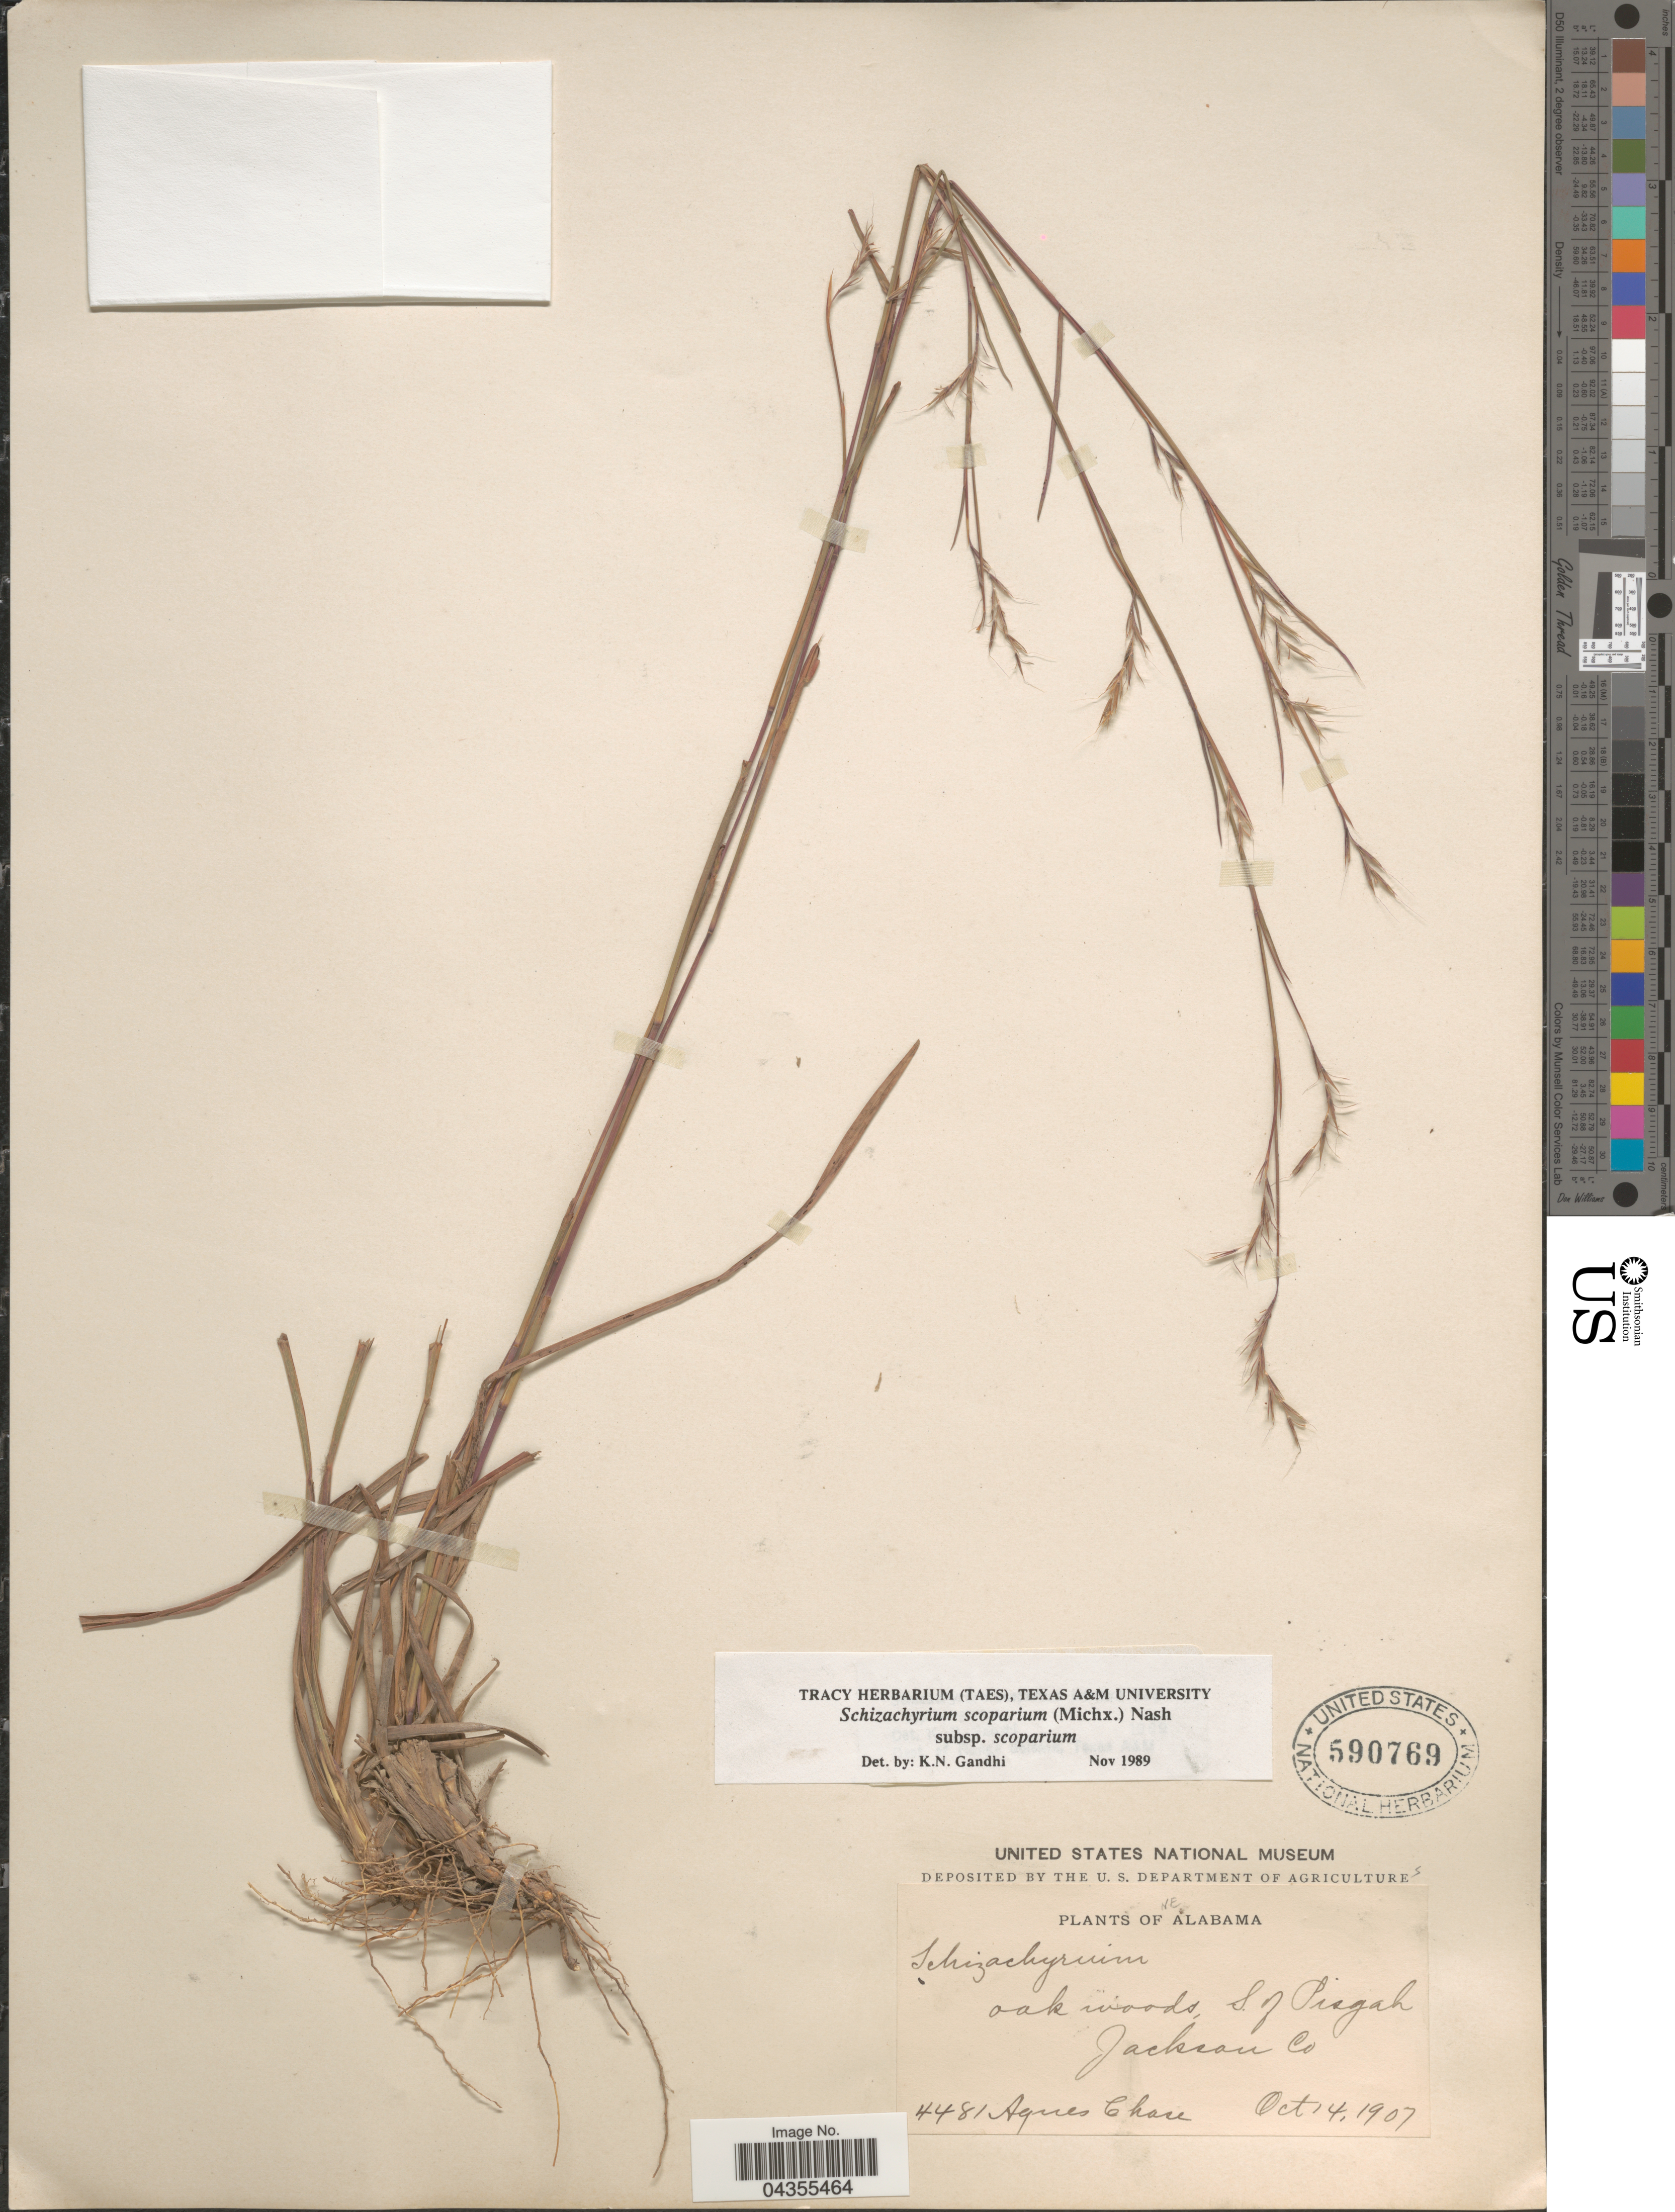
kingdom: Plantae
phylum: Tracheophyta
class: Liliopsida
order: Poales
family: Poaceae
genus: Schizachyrium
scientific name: Schizachyrium scoparium var. scoparium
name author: (Michx.) Nash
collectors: A. Chase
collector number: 4481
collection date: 1907-10-14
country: United States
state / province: Alabama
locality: NE Alabama. Oak woods, S. of Pisgah. Jackson Co.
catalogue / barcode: US 590769